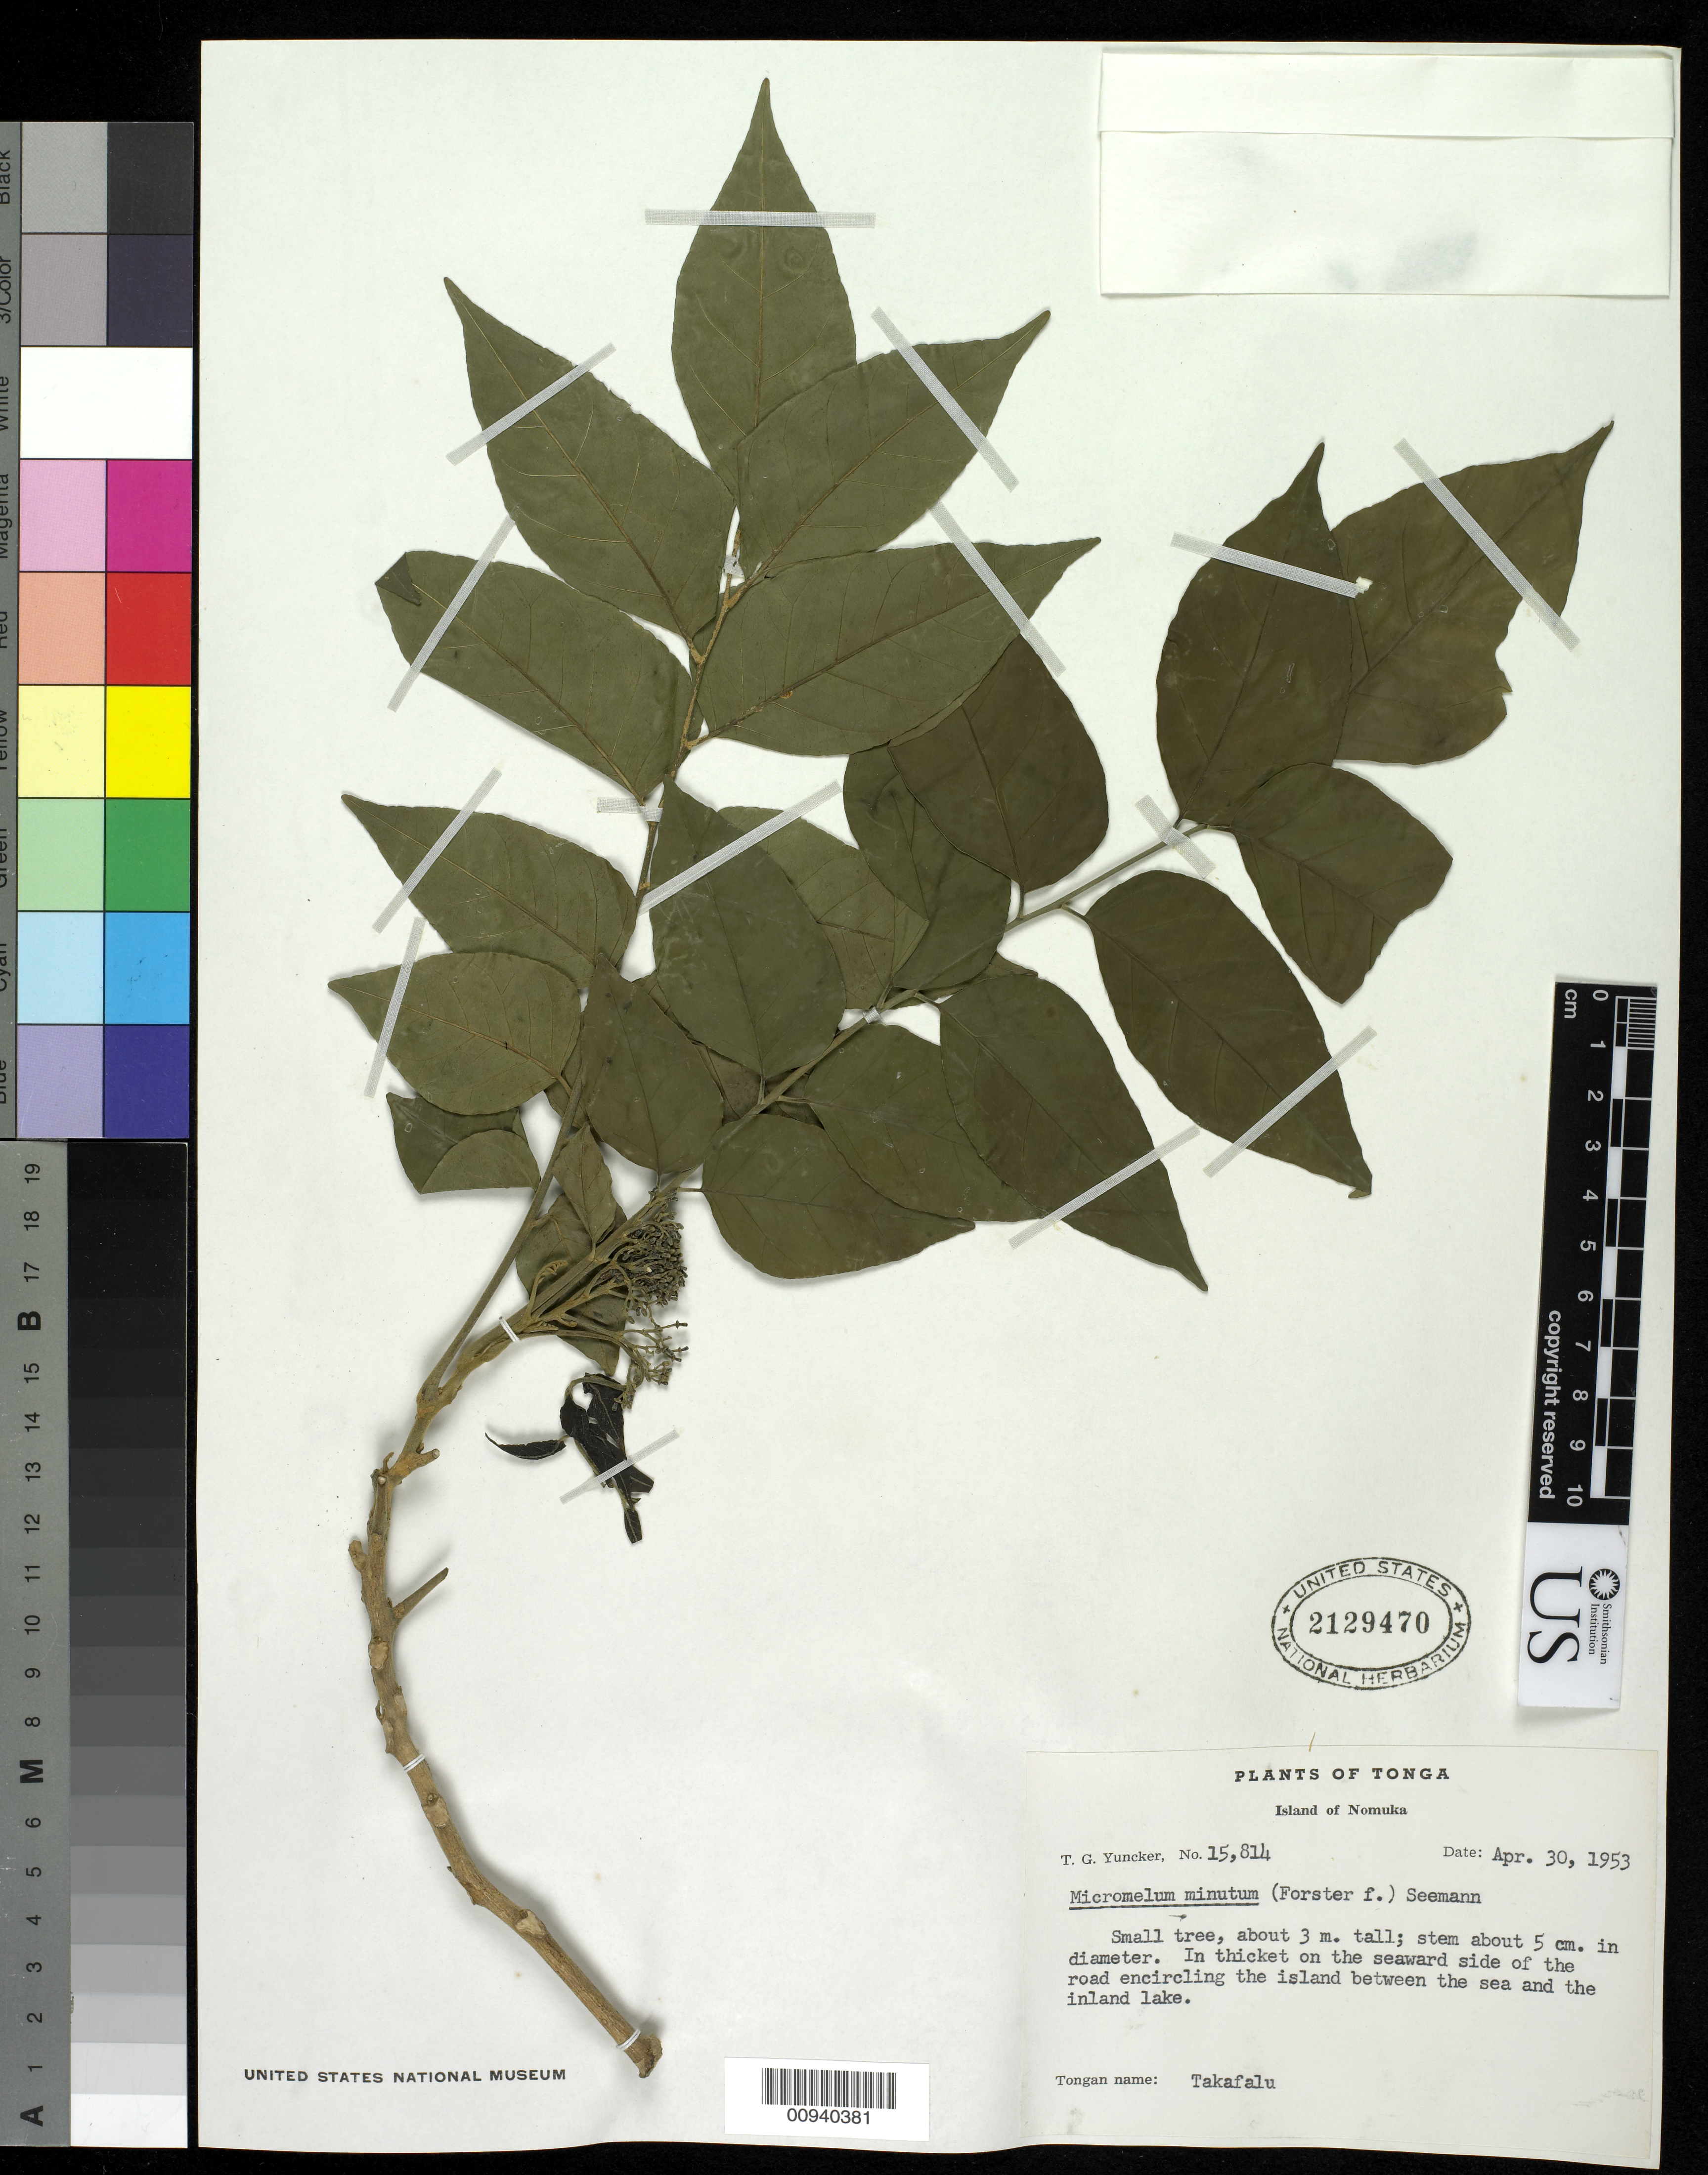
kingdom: Plantae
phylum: Tracheophyta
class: Magnoliopsida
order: Sapindales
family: Rutaceae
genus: Micromelum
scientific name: Micromelum minutum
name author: (G. Forst.) Wight & Arn.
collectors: T. G. Yuncker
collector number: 15814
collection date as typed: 30 Apr 1953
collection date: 1953-04-30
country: Tonga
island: Nomuka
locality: Seaward side of the road encircling the island between the sea and the inland lake.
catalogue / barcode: US 2129470